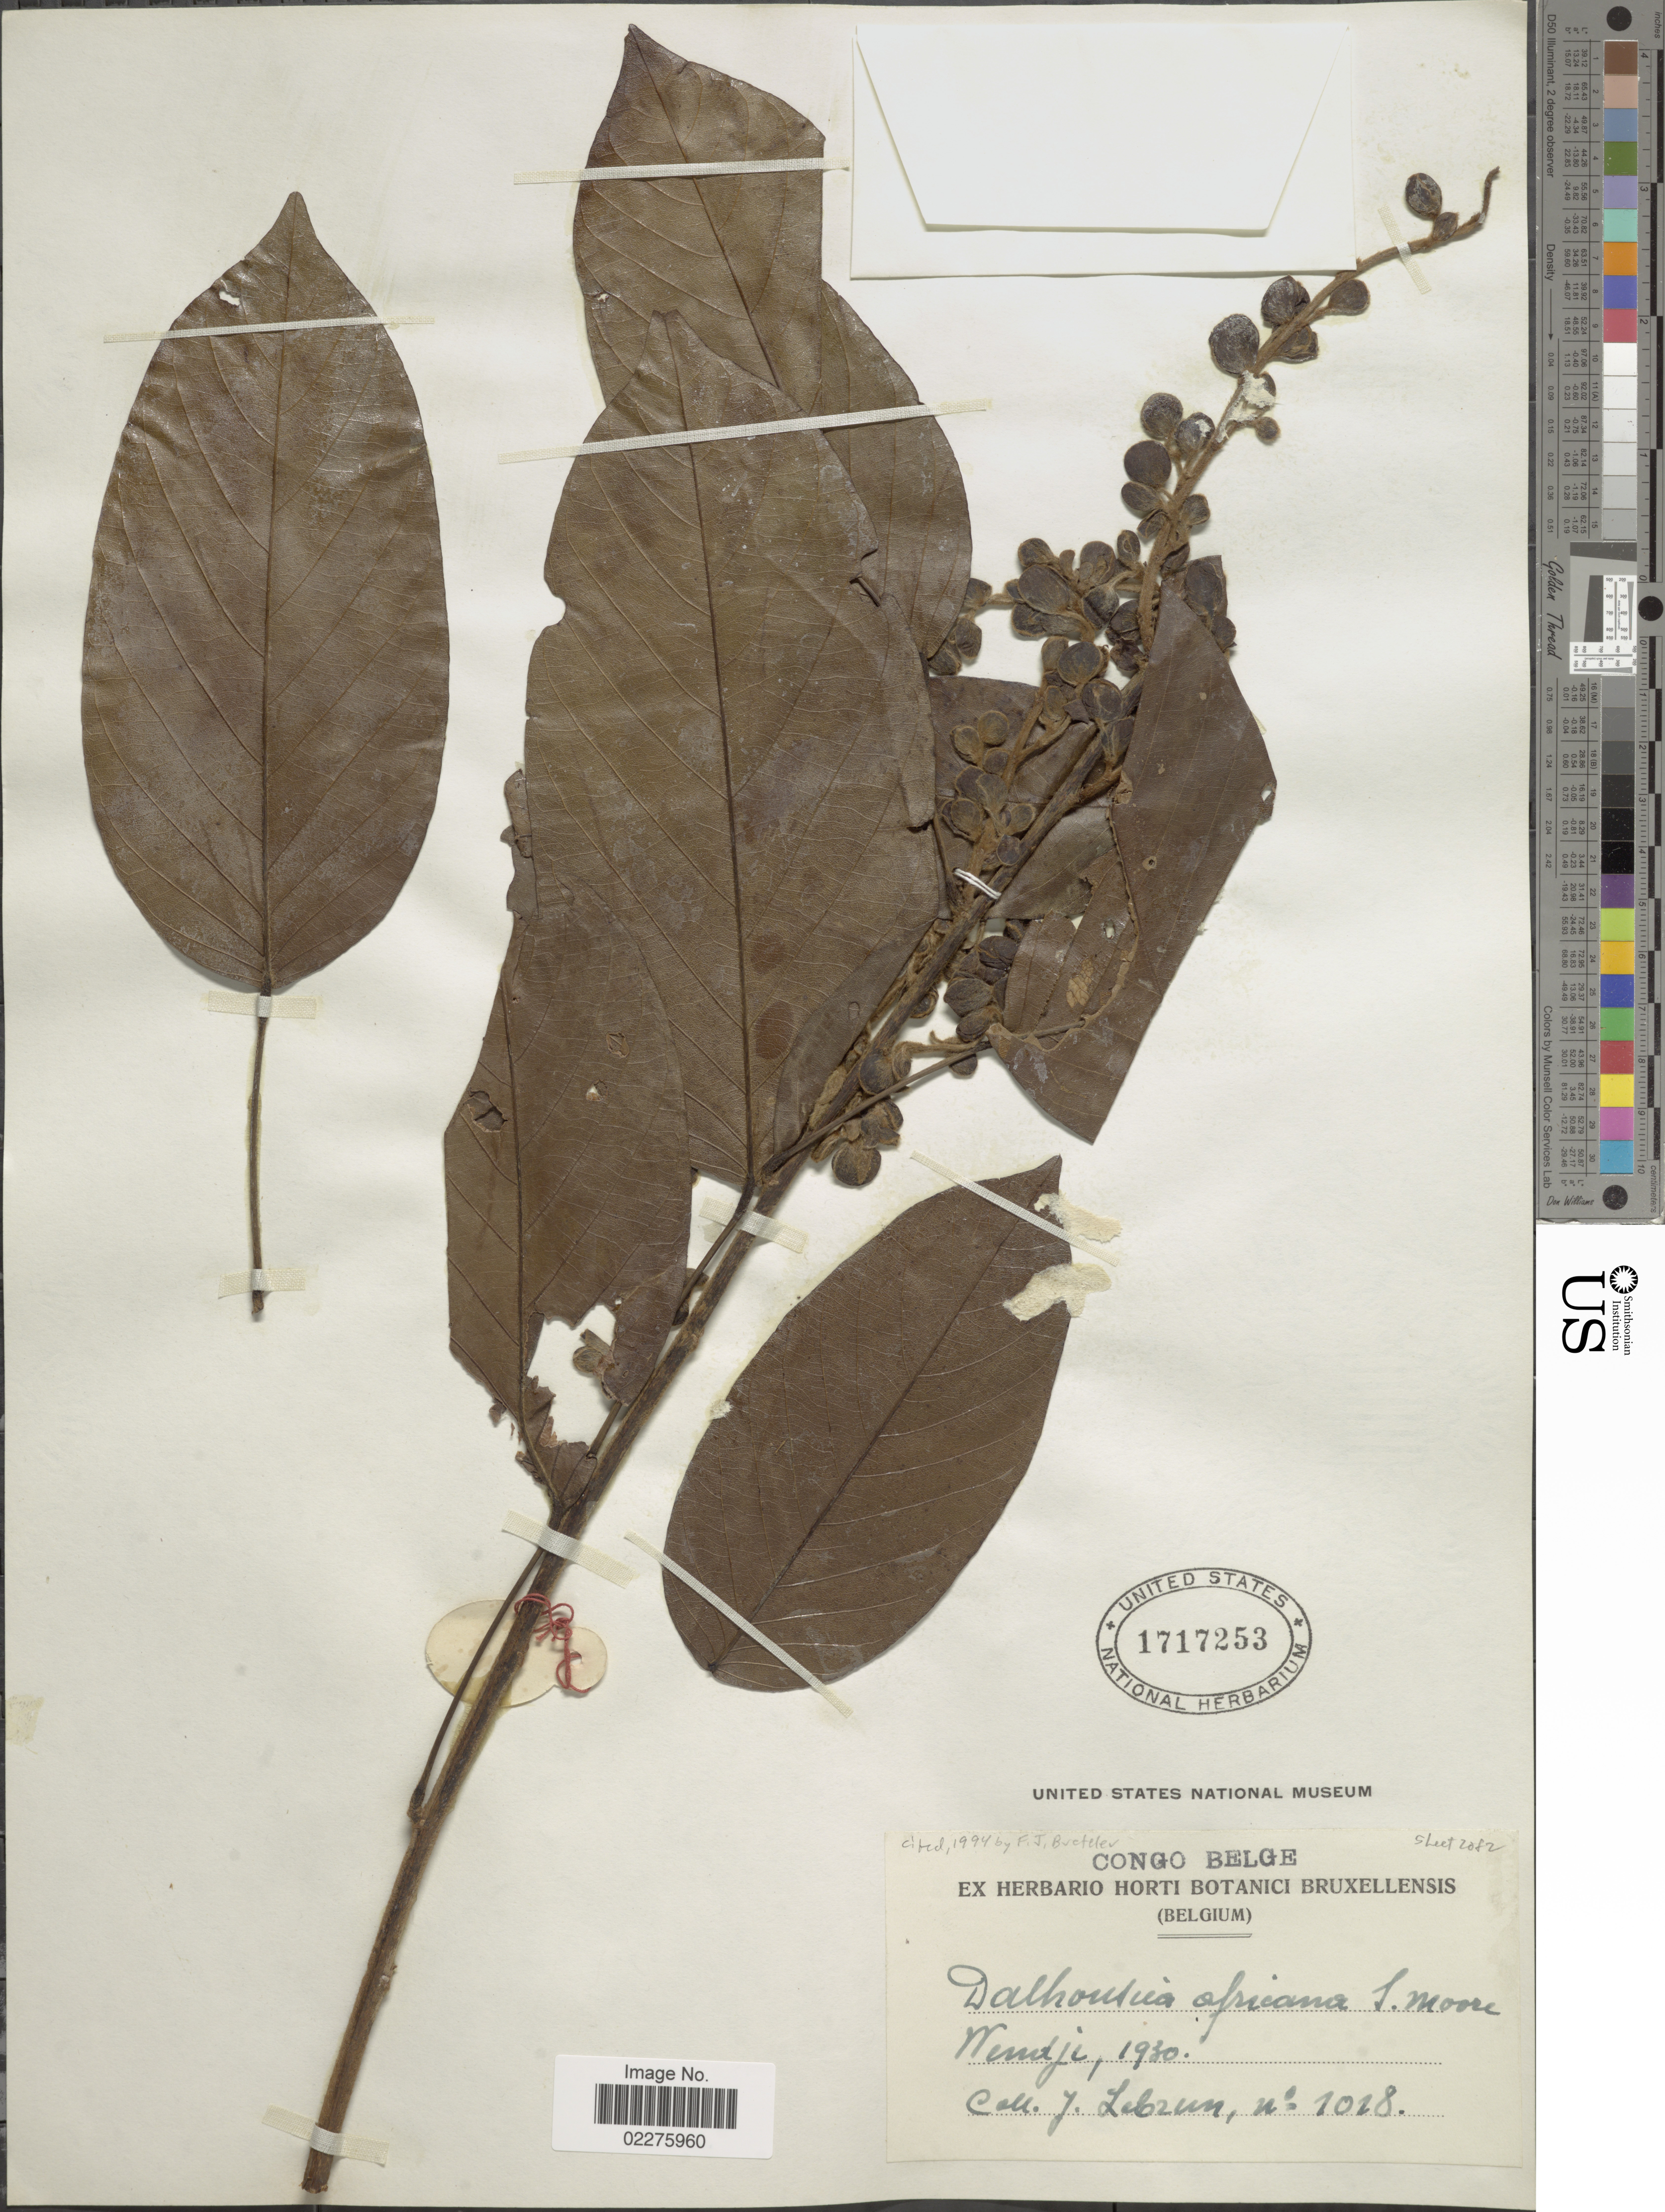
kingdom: Plantae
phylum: Tracheophyta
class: Magnoliopsida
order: Fabales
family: Fabaceae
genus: Dalhousiea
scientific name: Dalhousiea africana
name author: S. Moore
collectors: J. A. Lebrun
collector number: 1018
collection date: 1930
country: Congo, Democratic Republic of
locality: Congo Belge, Wendje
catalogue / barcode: US 1717253